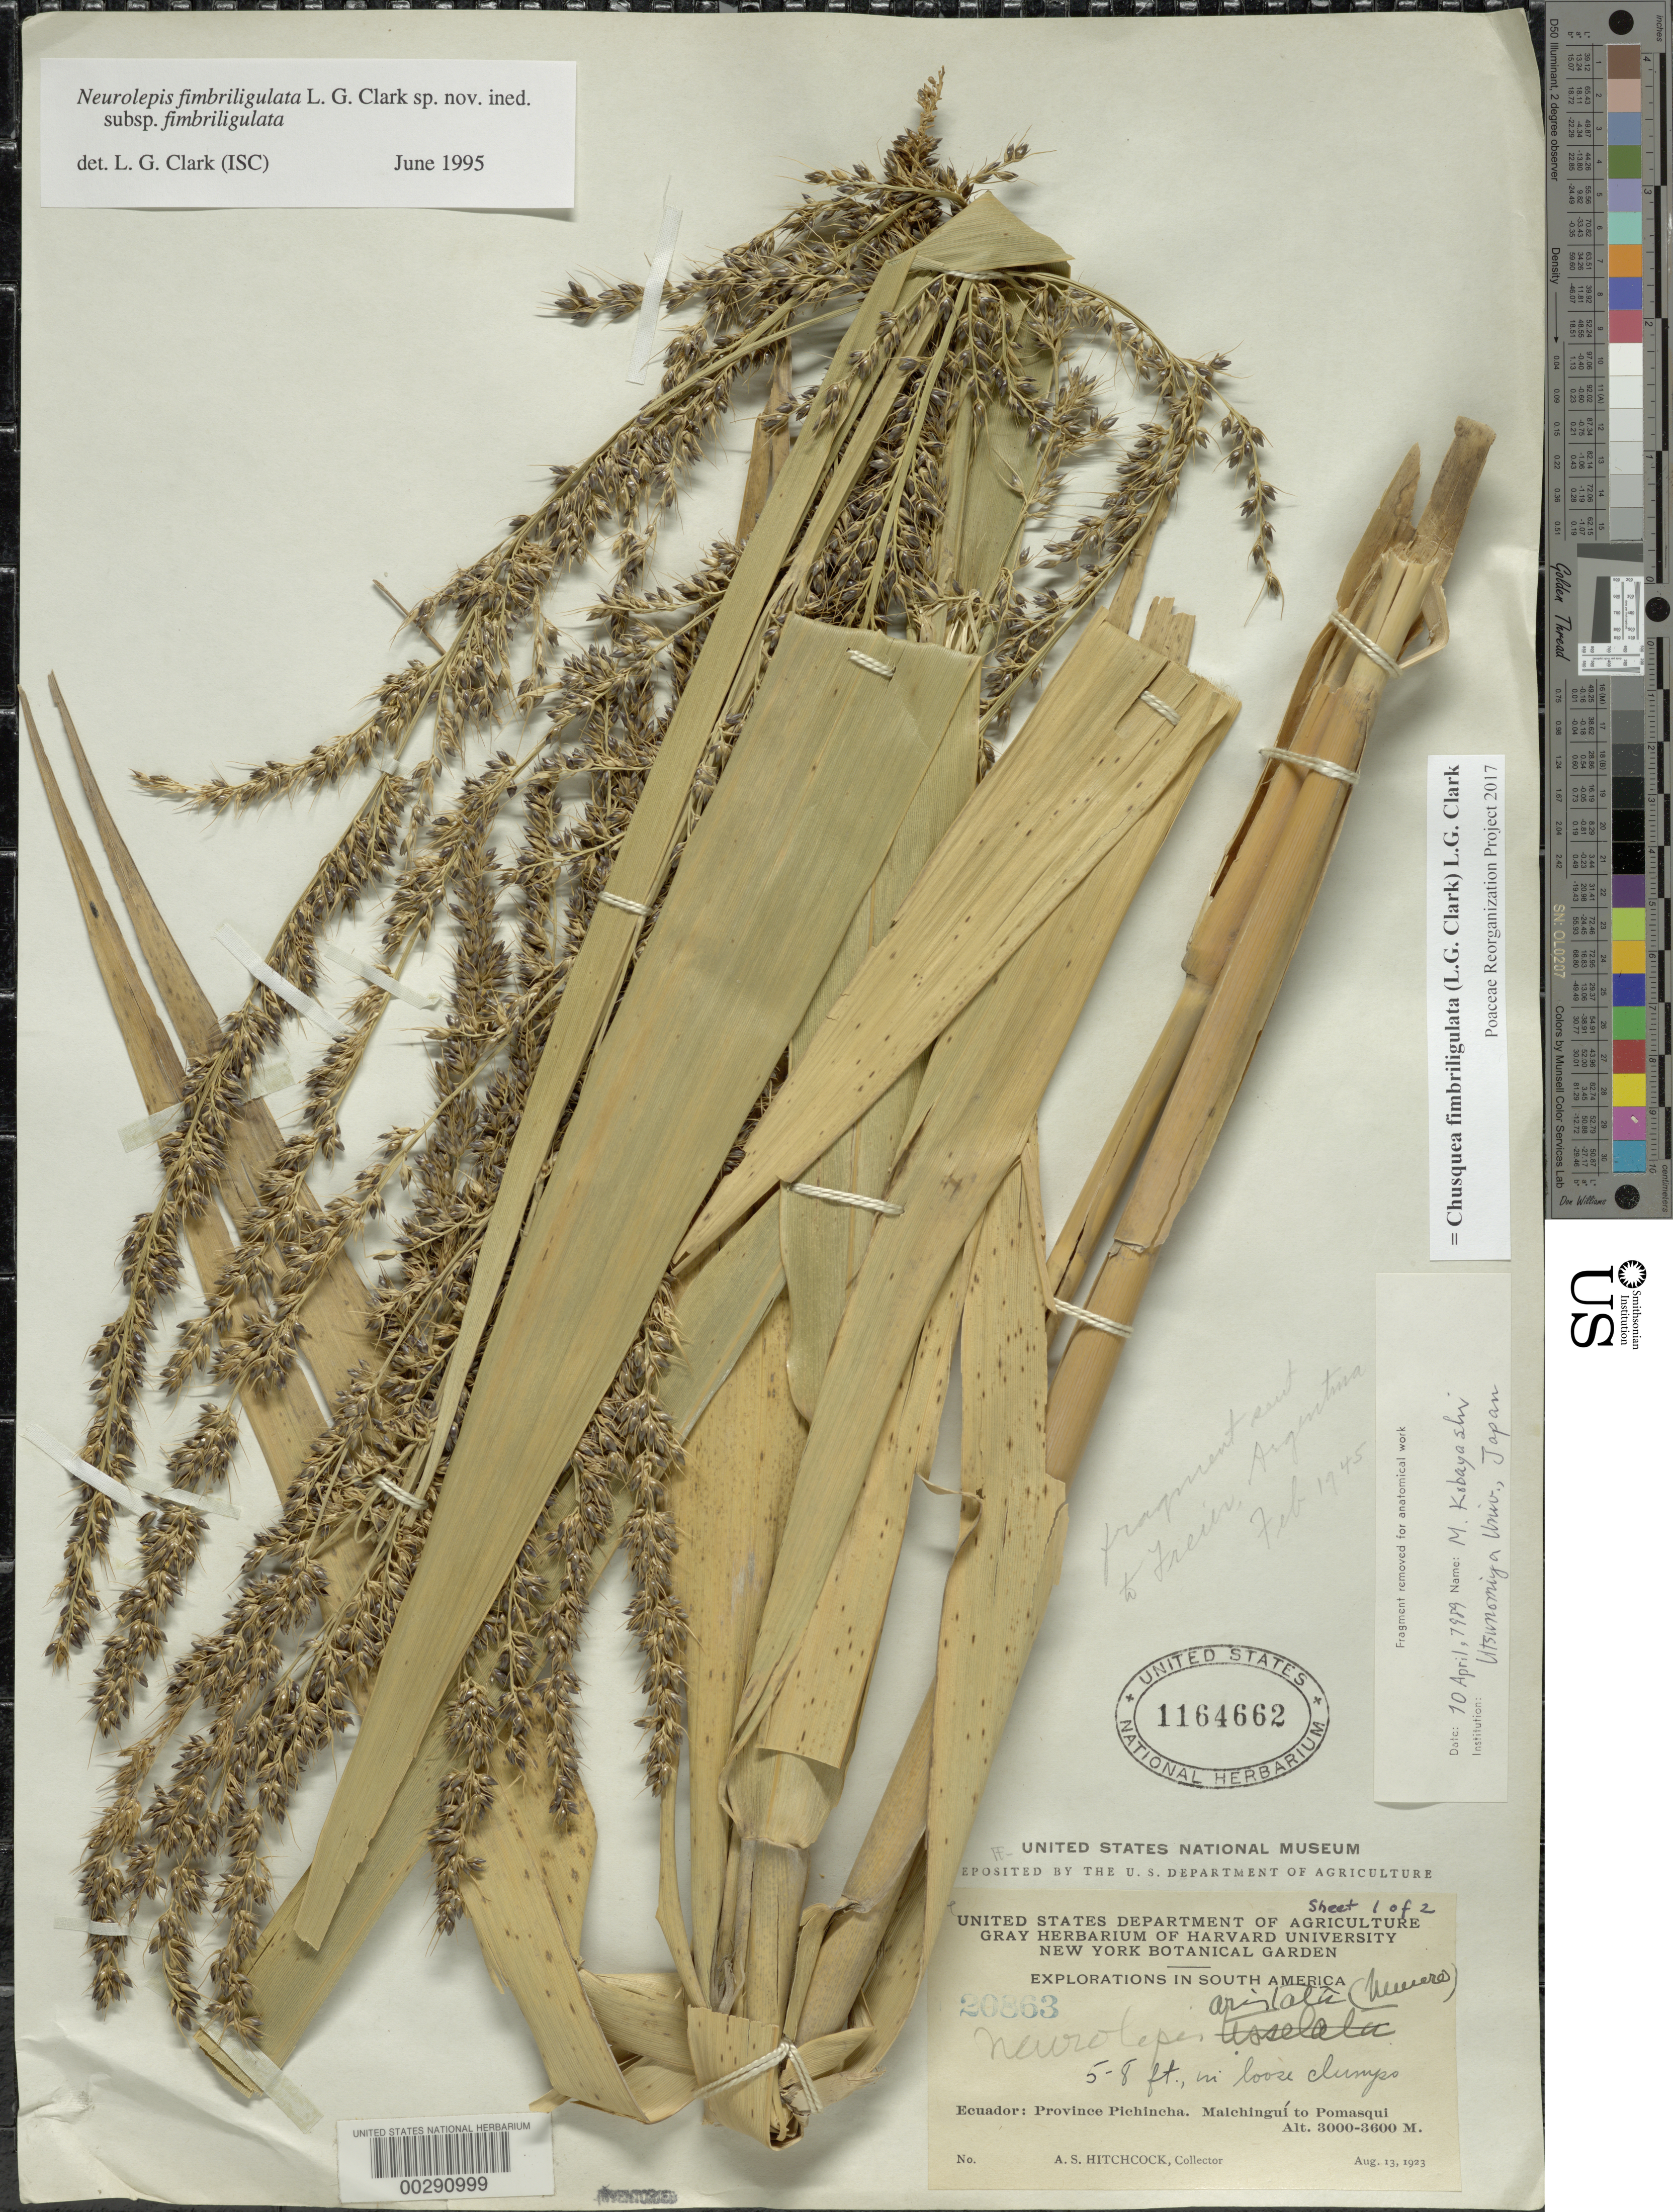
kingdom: Plantae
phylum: Tracheophyta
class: Liliopsida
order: Poales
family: Poaceae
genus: Chusquea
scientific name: Chusquea fimbriligulata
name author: (L.G. Clark) L.G. Clark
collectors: A. S. Hitchcock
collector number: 20863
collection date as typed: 13 Aug 1923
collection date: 1923-08-13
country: Ecuador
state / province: Pichincha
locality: Malchigui to pomasqui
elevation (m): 3000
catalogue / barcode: US 1164662